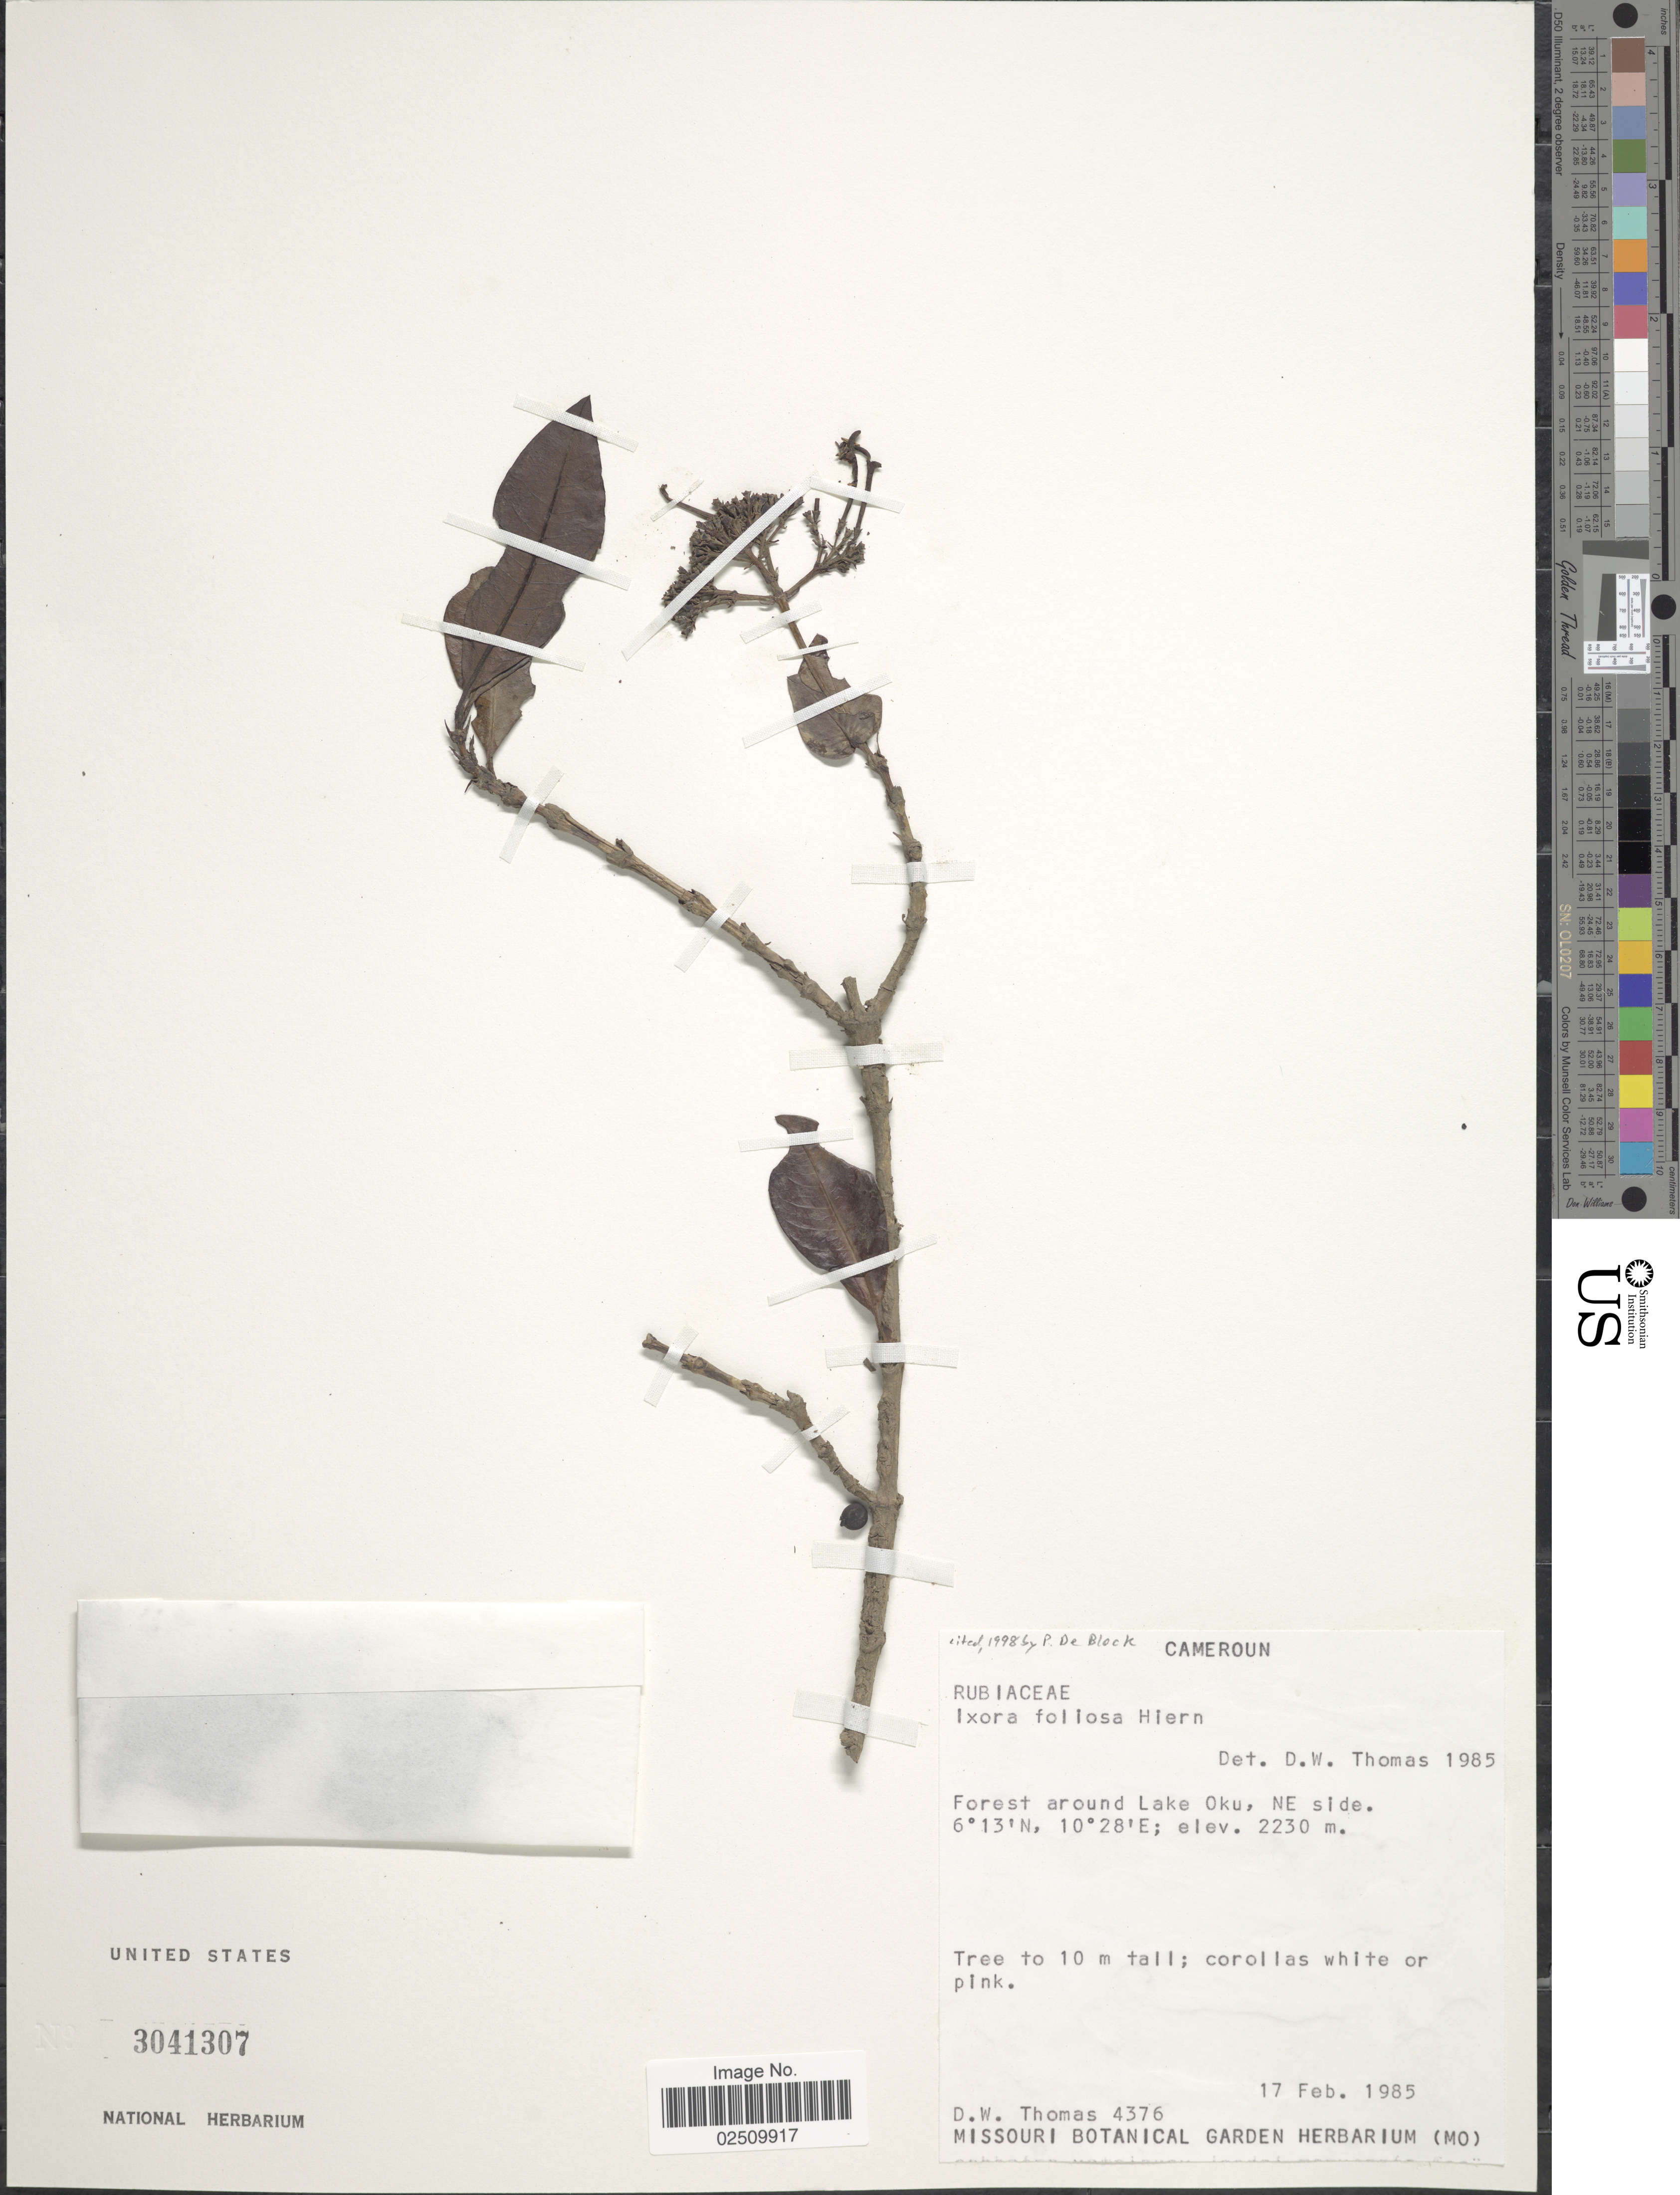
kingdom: Plantae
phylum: Tracheophyta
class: Magnoliopsida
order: Gentianales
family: Rubiaceae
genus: Ixora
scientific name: Ixora foliosa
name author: Hiern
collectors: D. W. Thomas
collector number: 4376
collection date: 1985-02-17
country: Cameroon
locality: Cameroun. Forest around Lake Oku, NE side.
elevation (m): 2230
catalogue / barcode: US 3041307